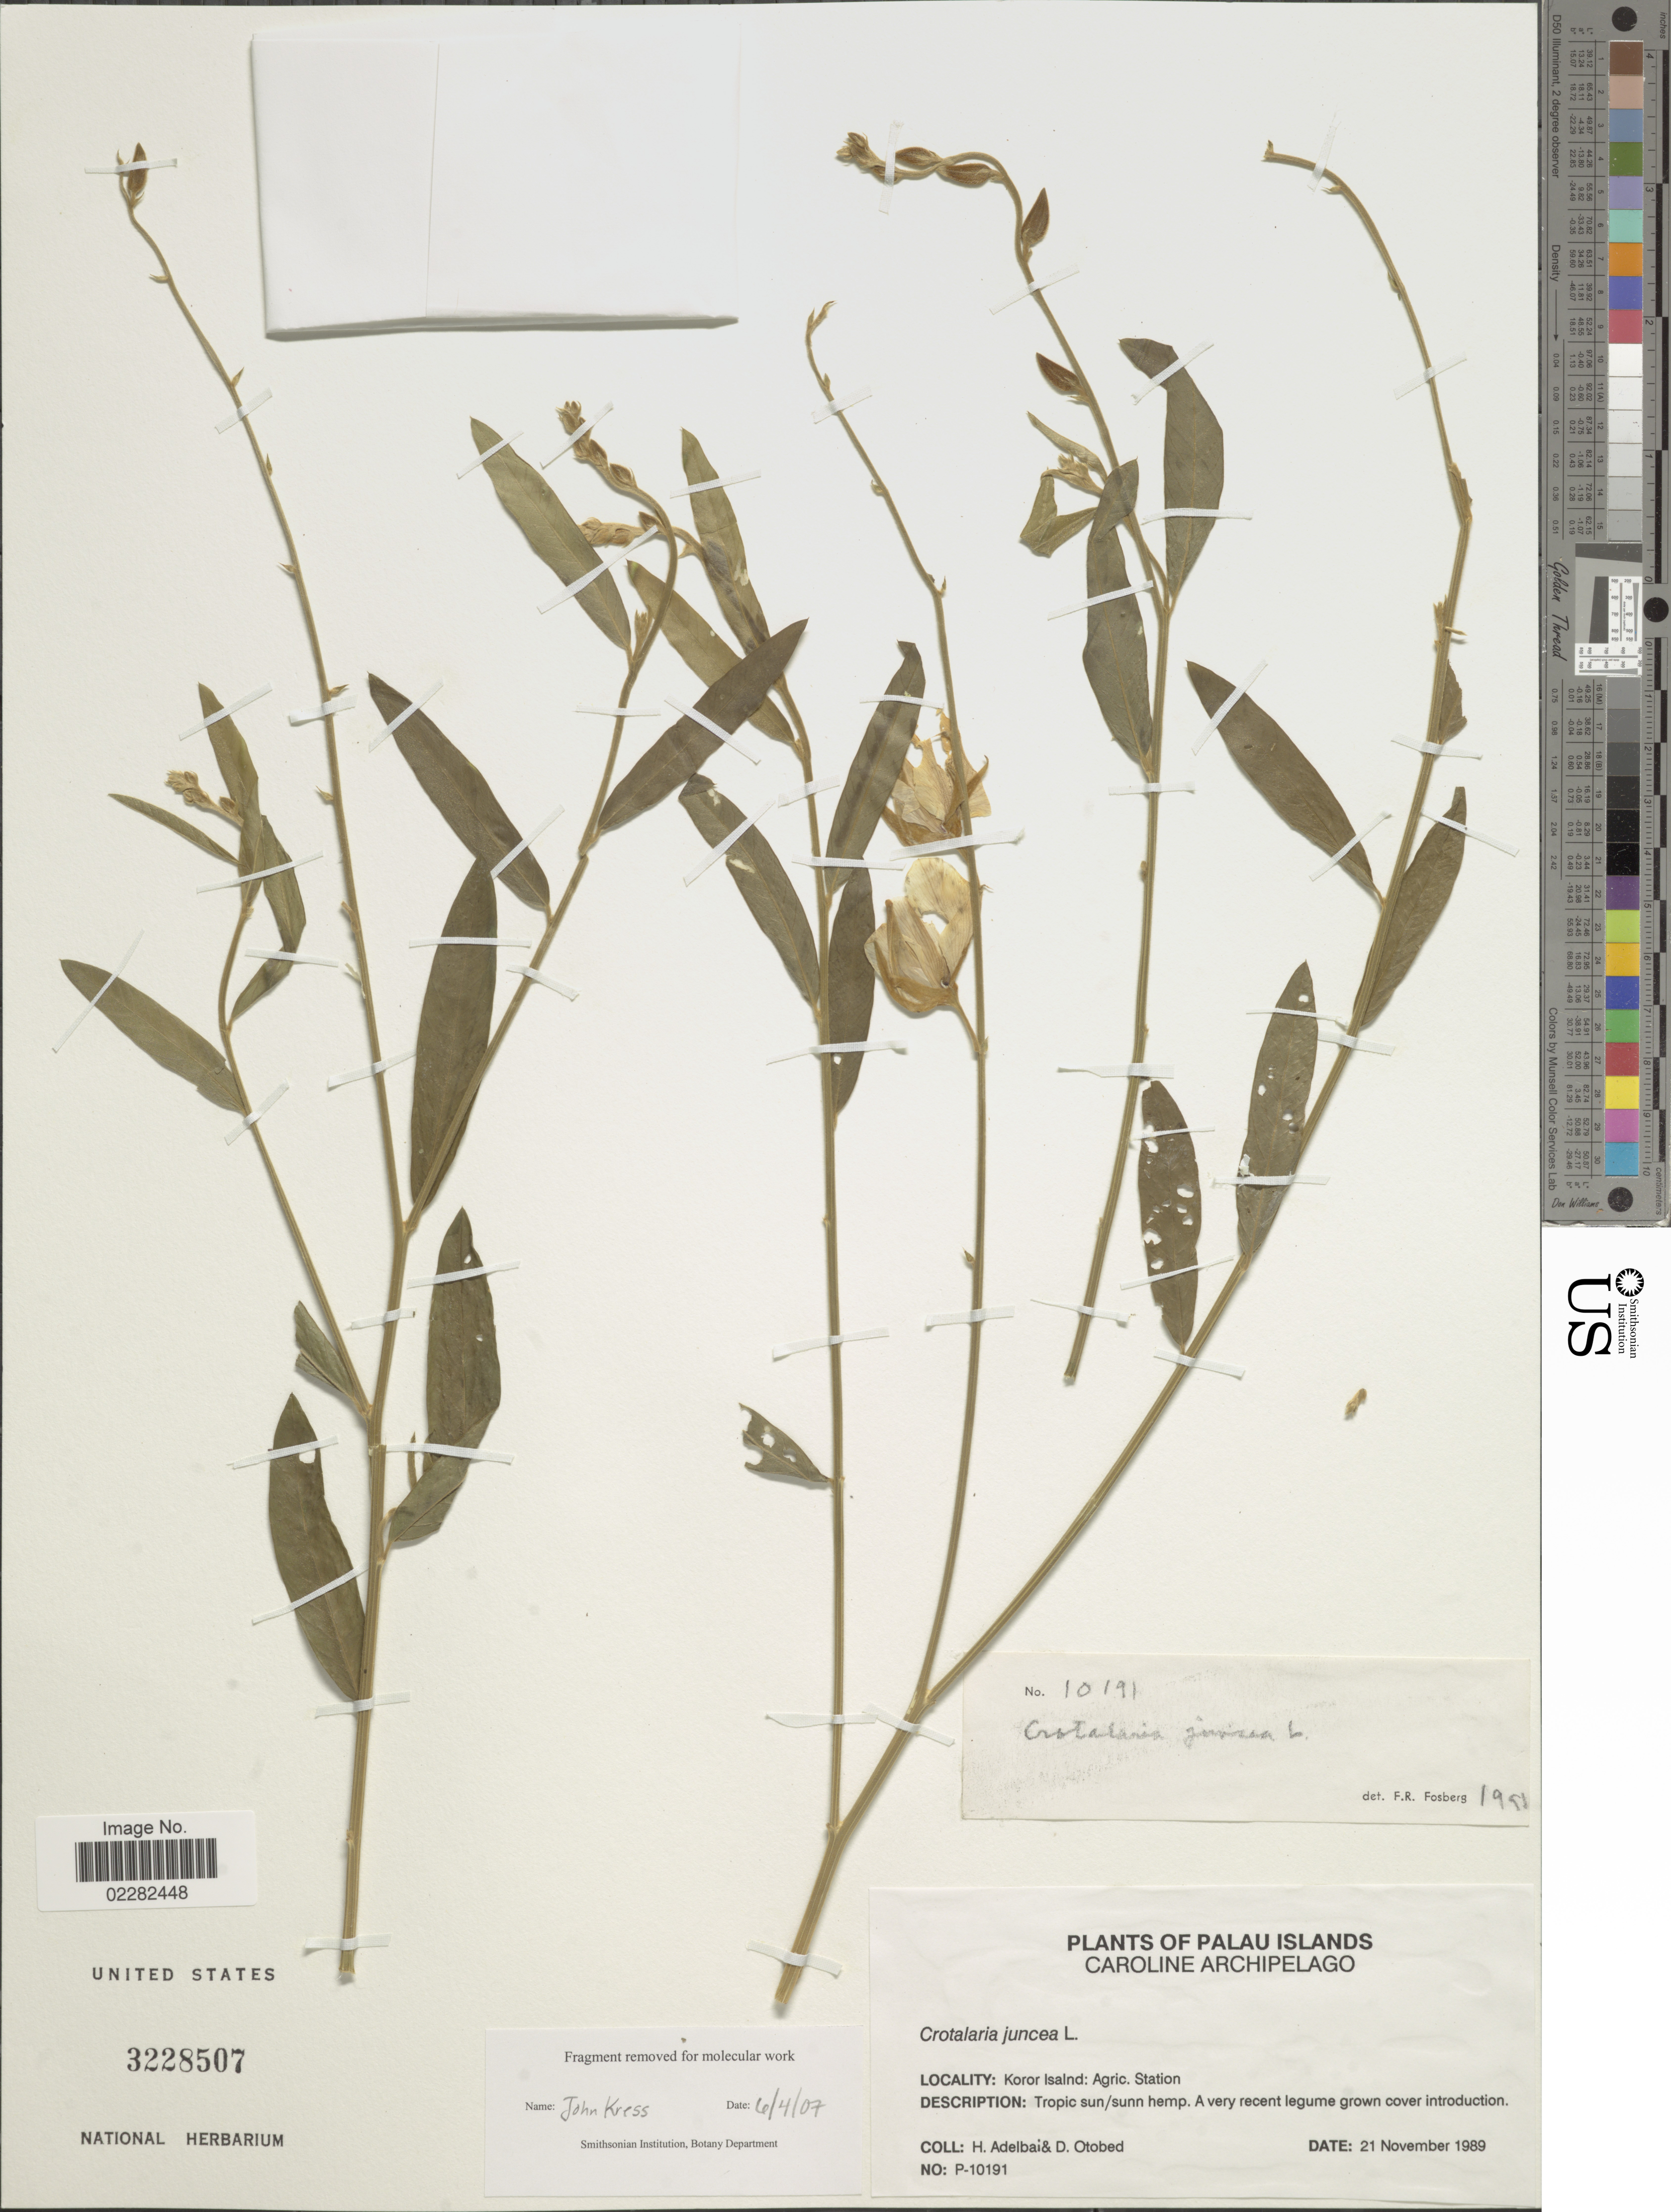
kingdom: Plantae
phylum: Tracheophyta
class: Magnoliopsida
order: Fabales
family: Fabaceae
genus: Crotalaria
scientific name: Crotalaria juncea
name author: L.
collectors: H. Adelbai & D. O. Otobed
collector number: P-10191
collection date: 1989-11-21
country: Palau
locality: Koror Islands: Agric Station, Caroline Archipelago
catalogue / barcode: US 3228507